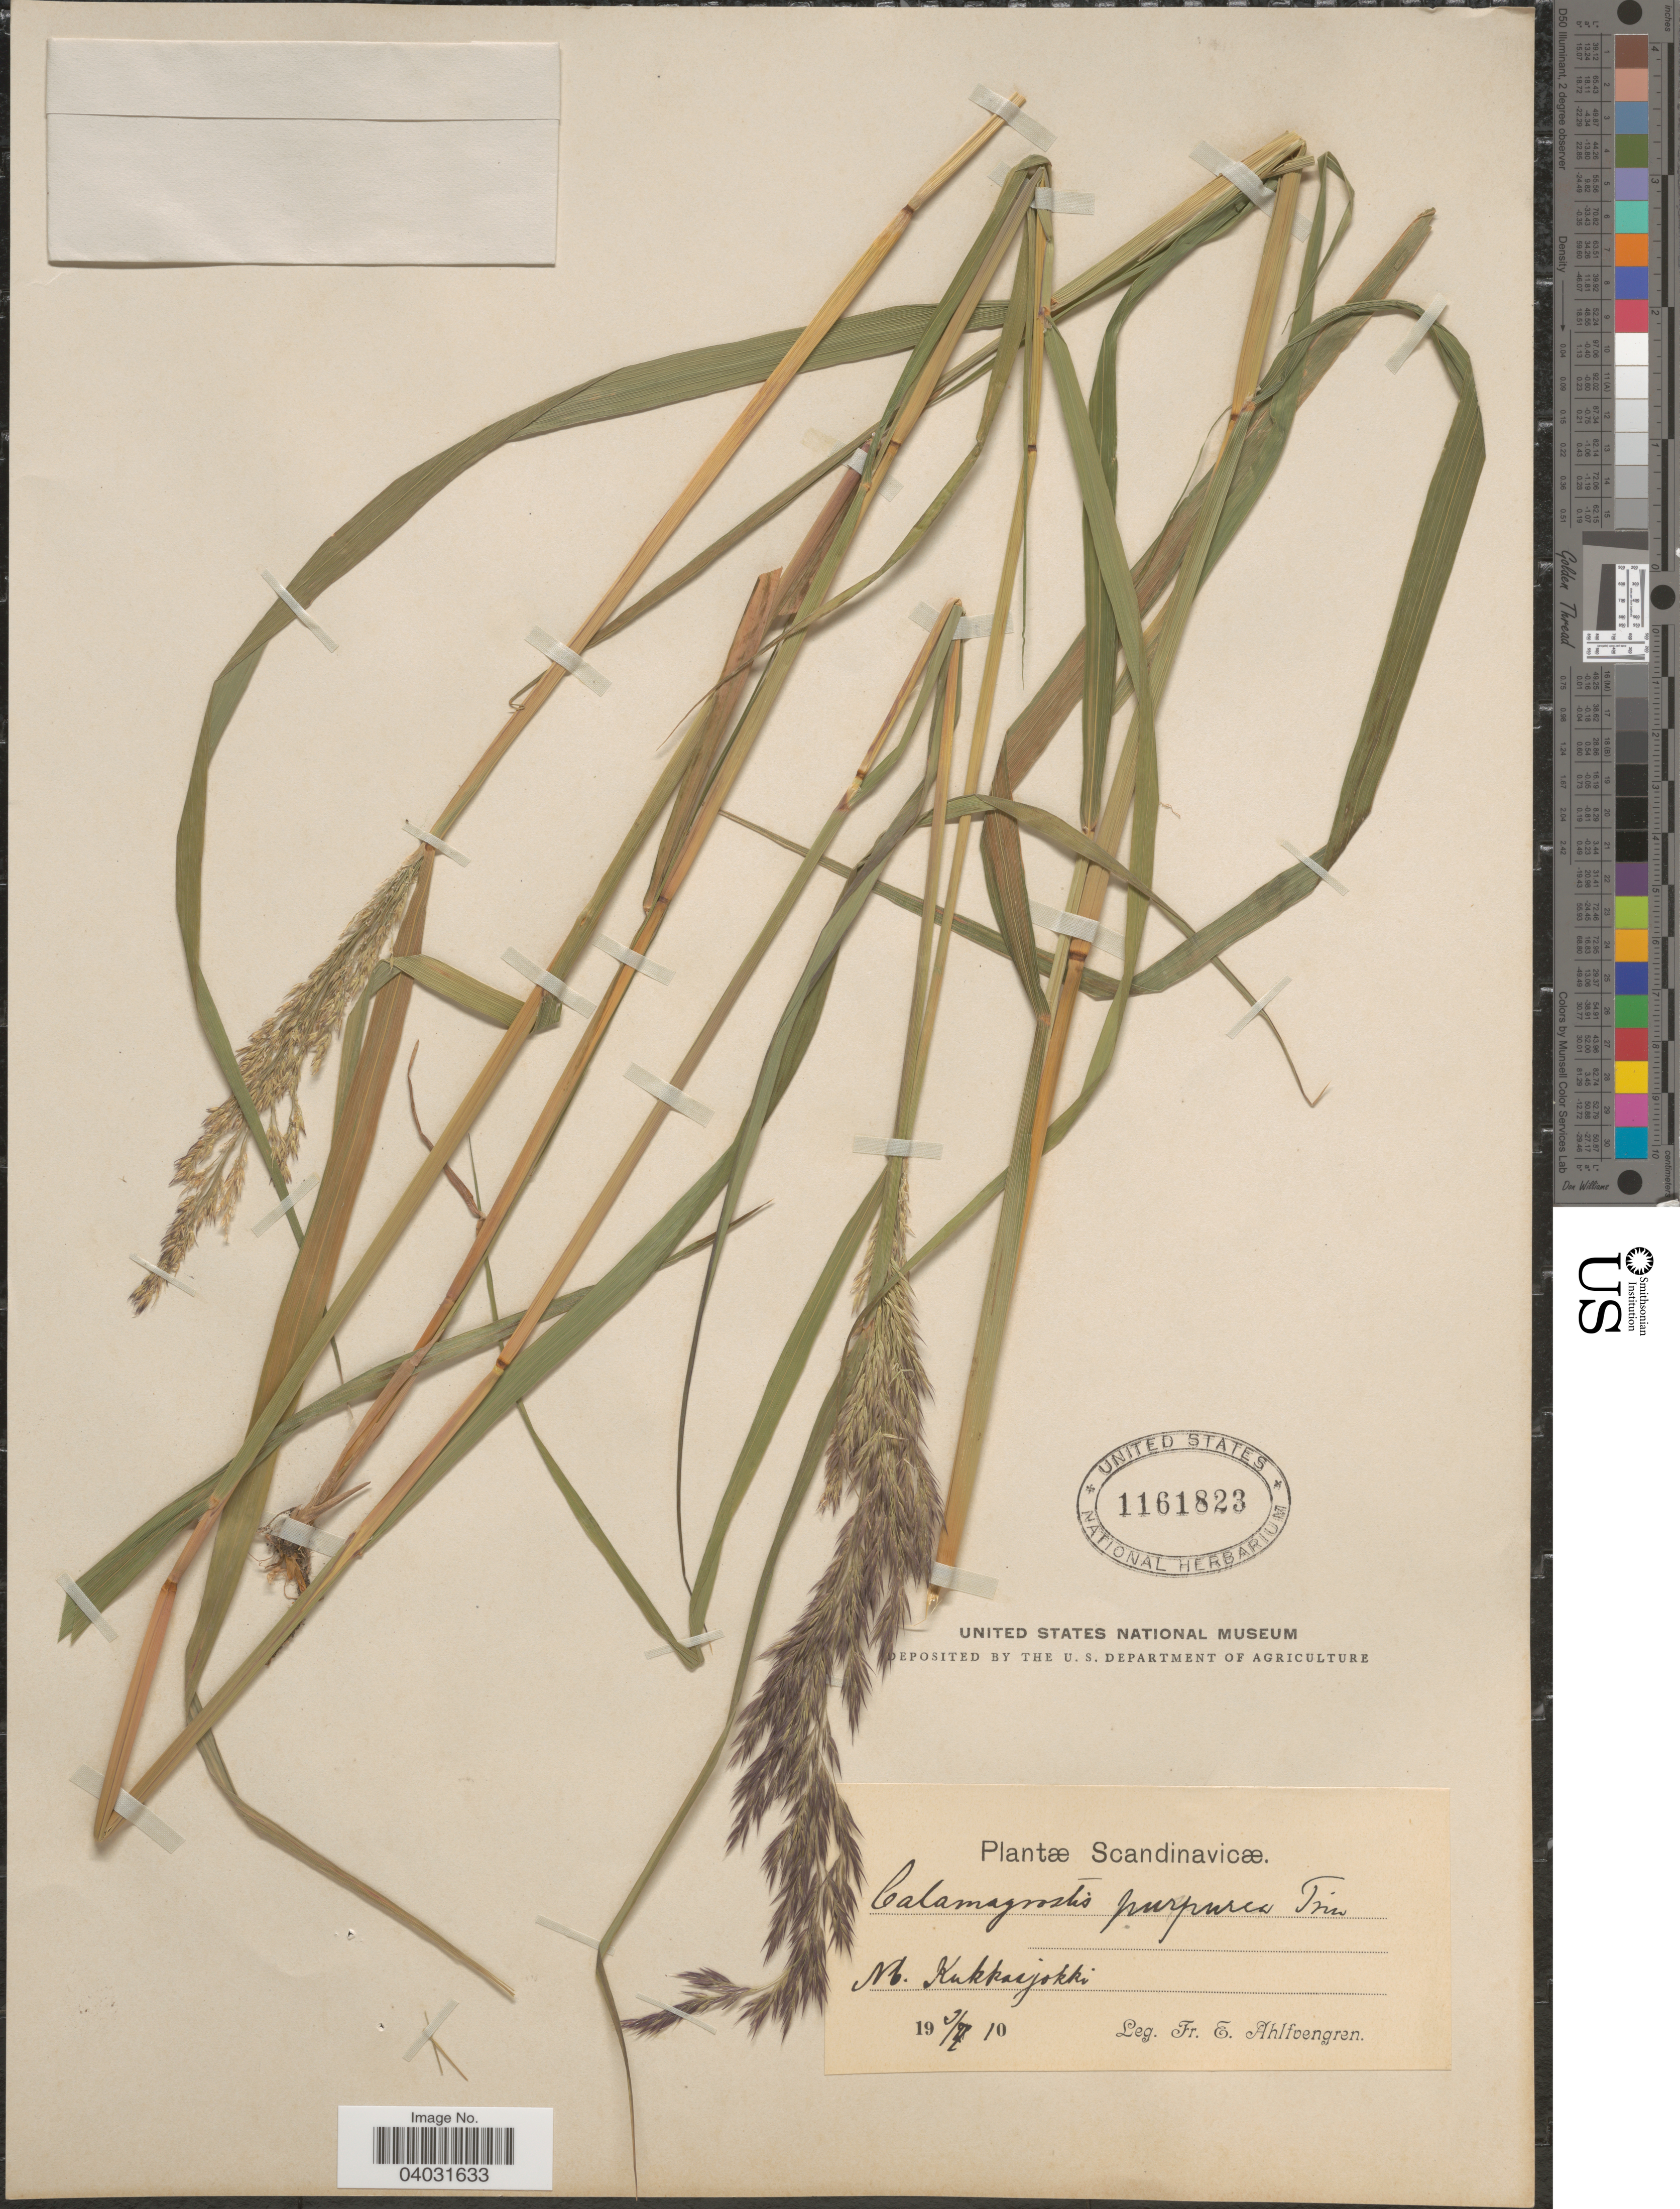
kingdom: Plantae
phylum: Tracheophyta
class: Liliopsida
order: Poales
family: Poaceae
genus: Calamagrostis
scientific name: Calamagrostis purpurea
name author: (Trin.) Trin.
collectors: E. Ahlfvengren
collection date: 1910-07-03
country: Sweden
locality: Scandinavicæ. Nb. Kukkasjokki.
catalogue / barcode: US 1161823